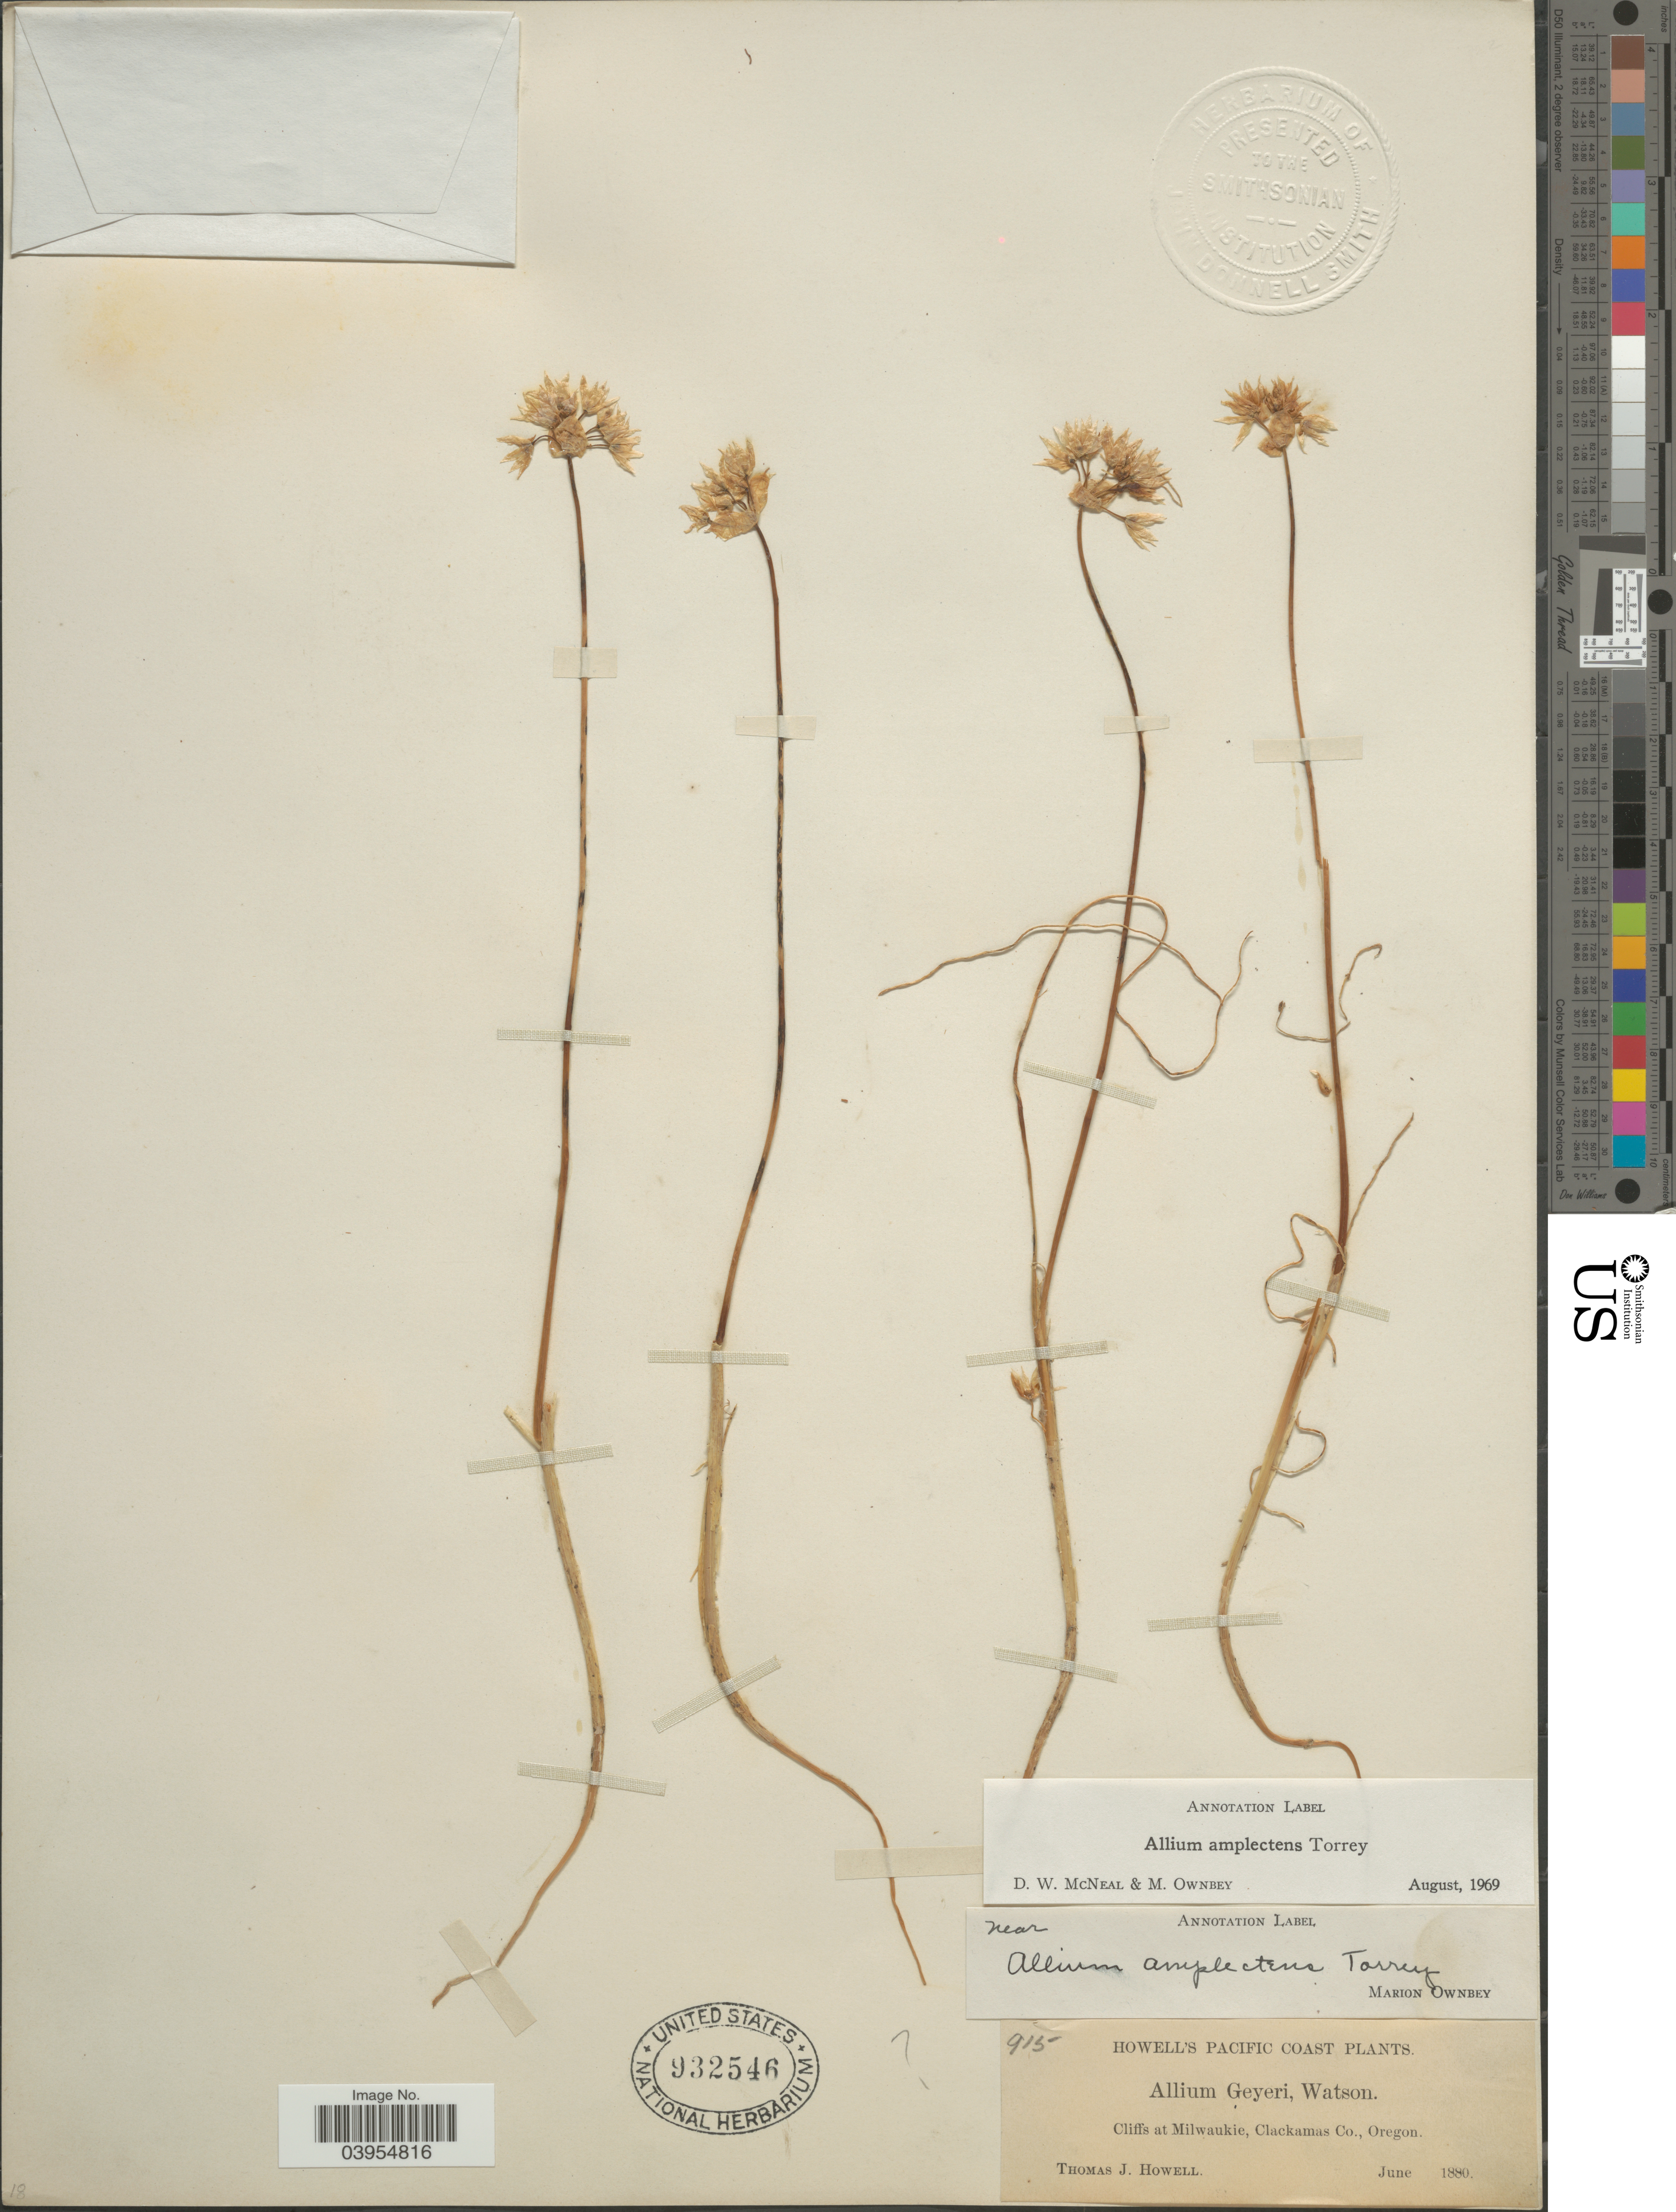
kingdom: Plantae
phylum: Tracheophyta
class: Liliopsida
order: Asparagales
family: Amaryllidaceae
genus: Allium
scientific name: Allium amplectens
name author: Torr.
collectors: T. J. Howell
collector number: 915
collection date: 1880-06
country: United States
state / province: Oregon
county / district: Clackamas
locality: Pacific Coast. Cliffs at Milwaukie, Clackamas Co.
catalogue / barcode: US 932546